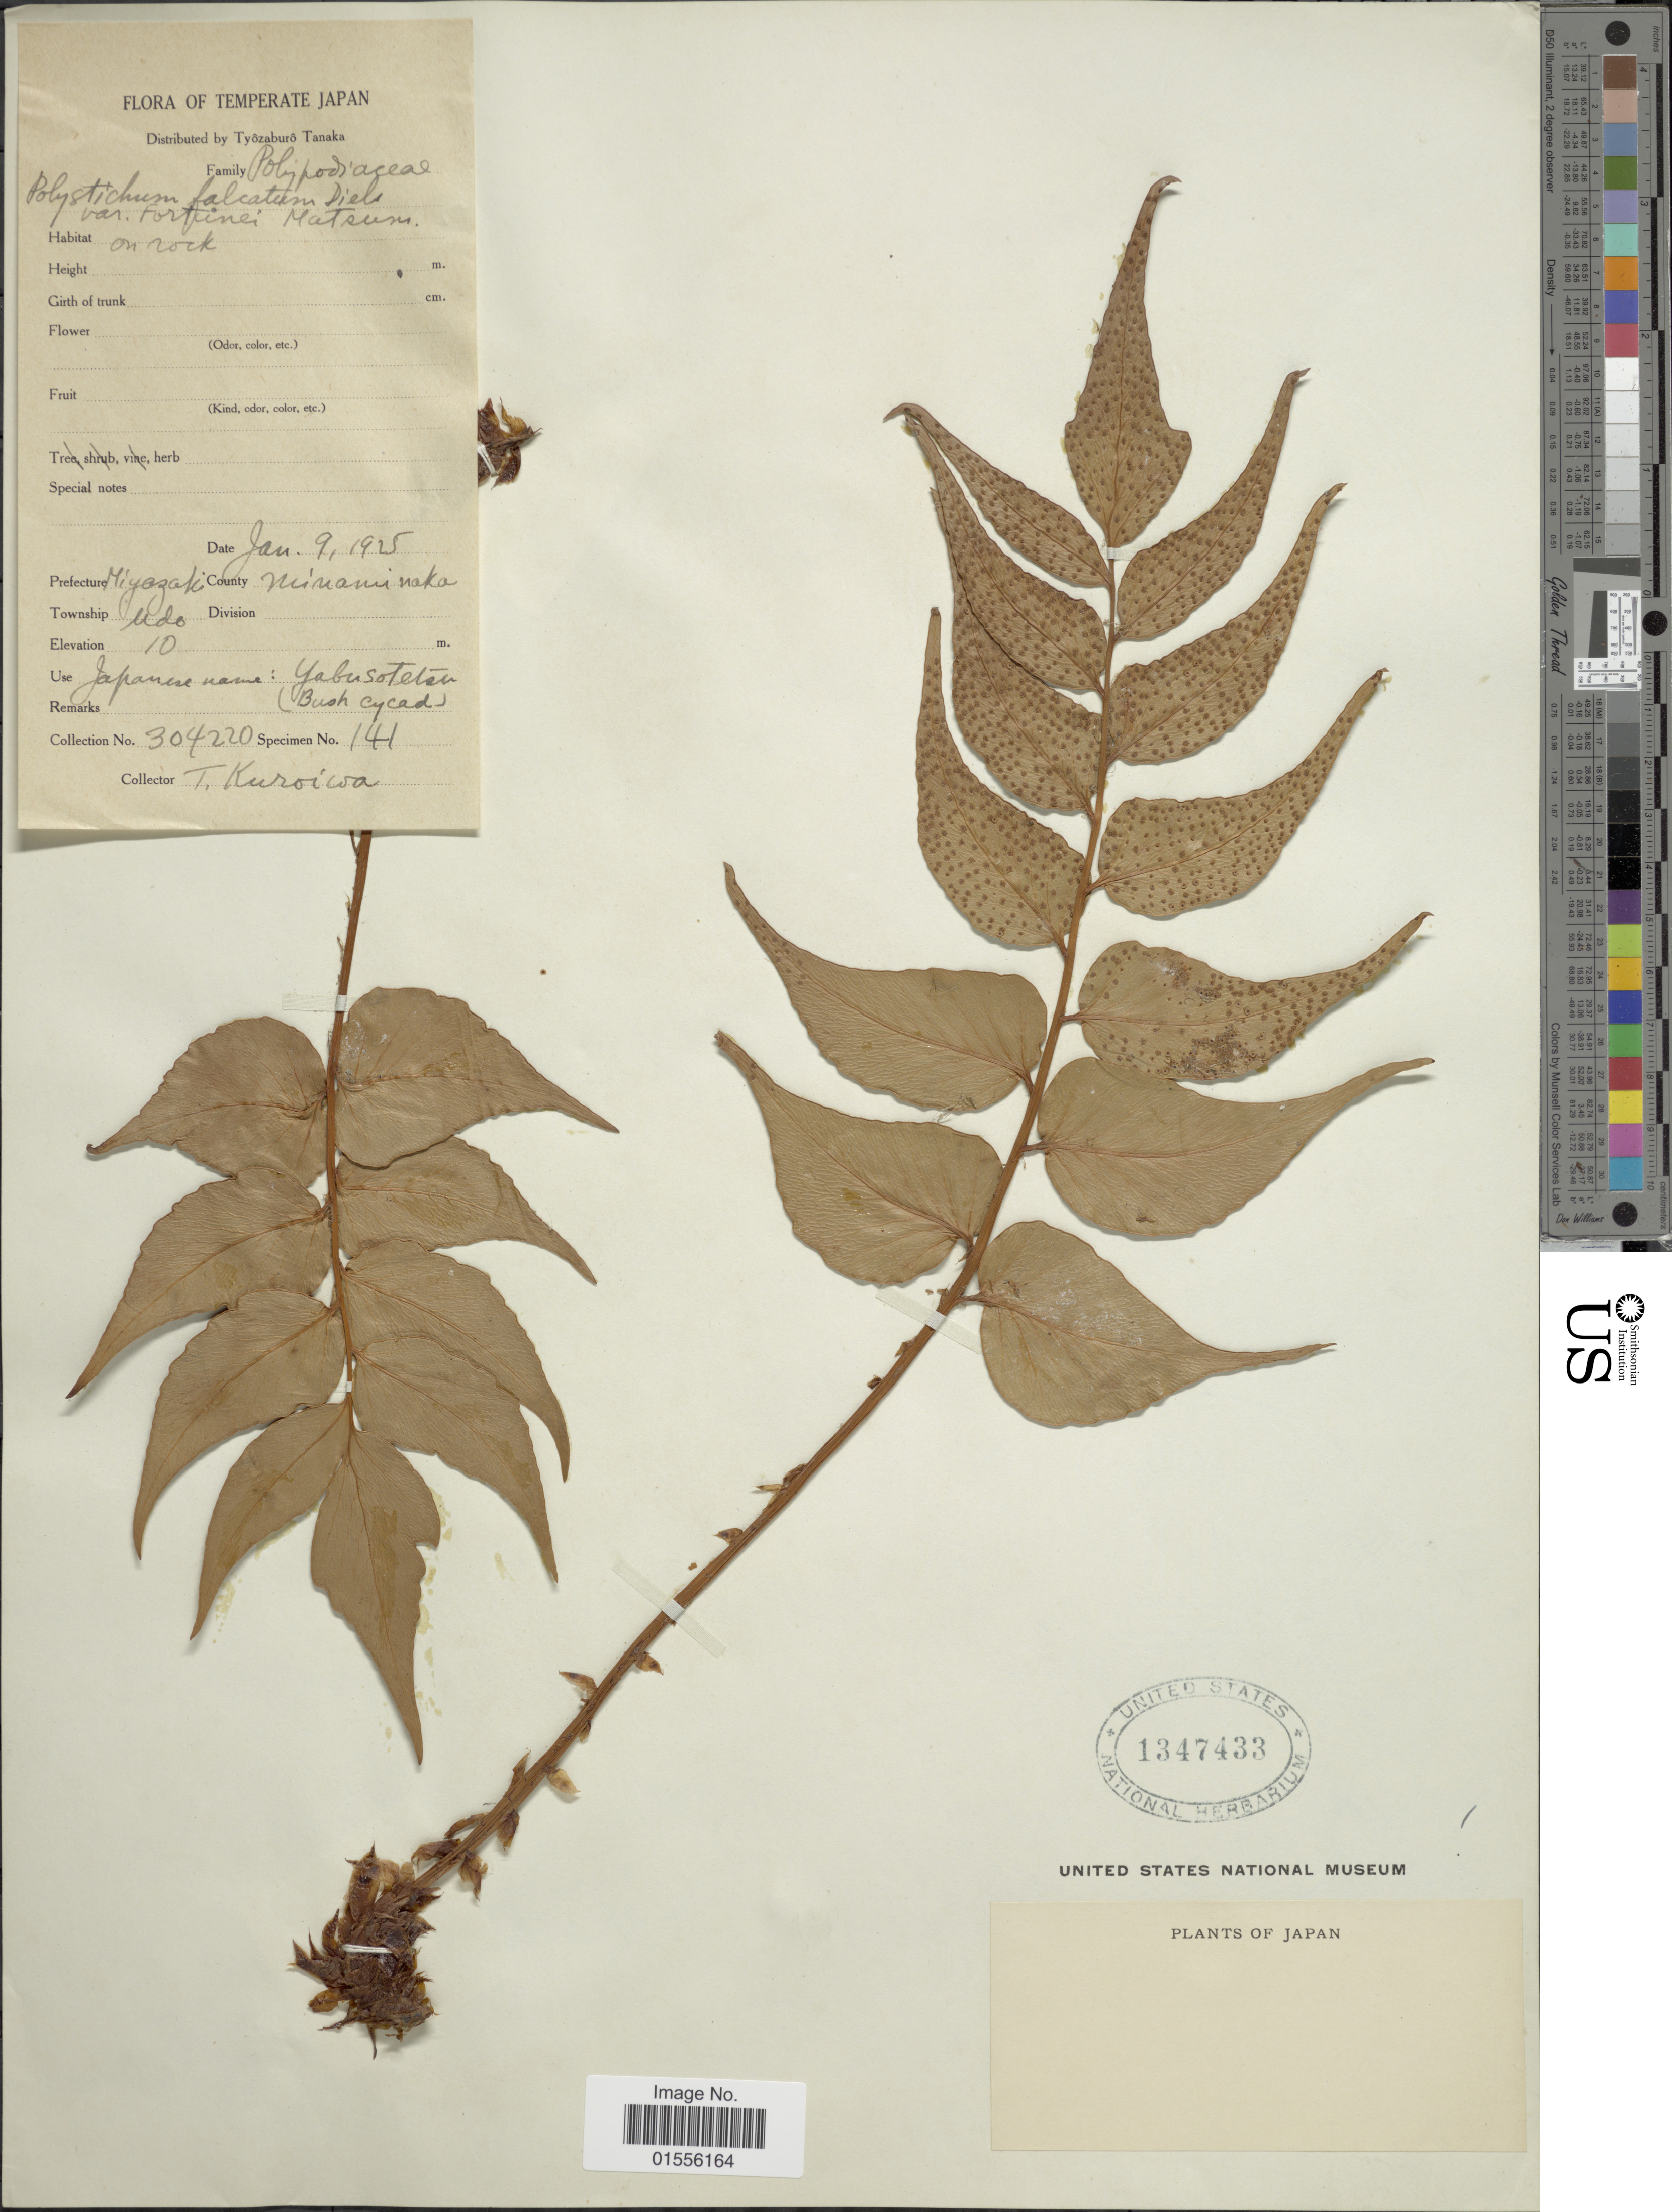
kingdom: Plantae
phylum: Tracheophyta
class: Polypodiopsida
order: Polypodiales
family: Dryopteridaceae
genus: Cyrtomium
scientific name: Cyrtomium falcatum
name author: (L. f.) C. Presl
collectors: T. Kuroiwa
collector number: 304220/141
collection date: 1925-01-09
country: Japan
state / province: Miyazaki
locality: Miyazaki, Minaminaka, Udo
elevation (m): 10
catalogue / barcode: US 1347433